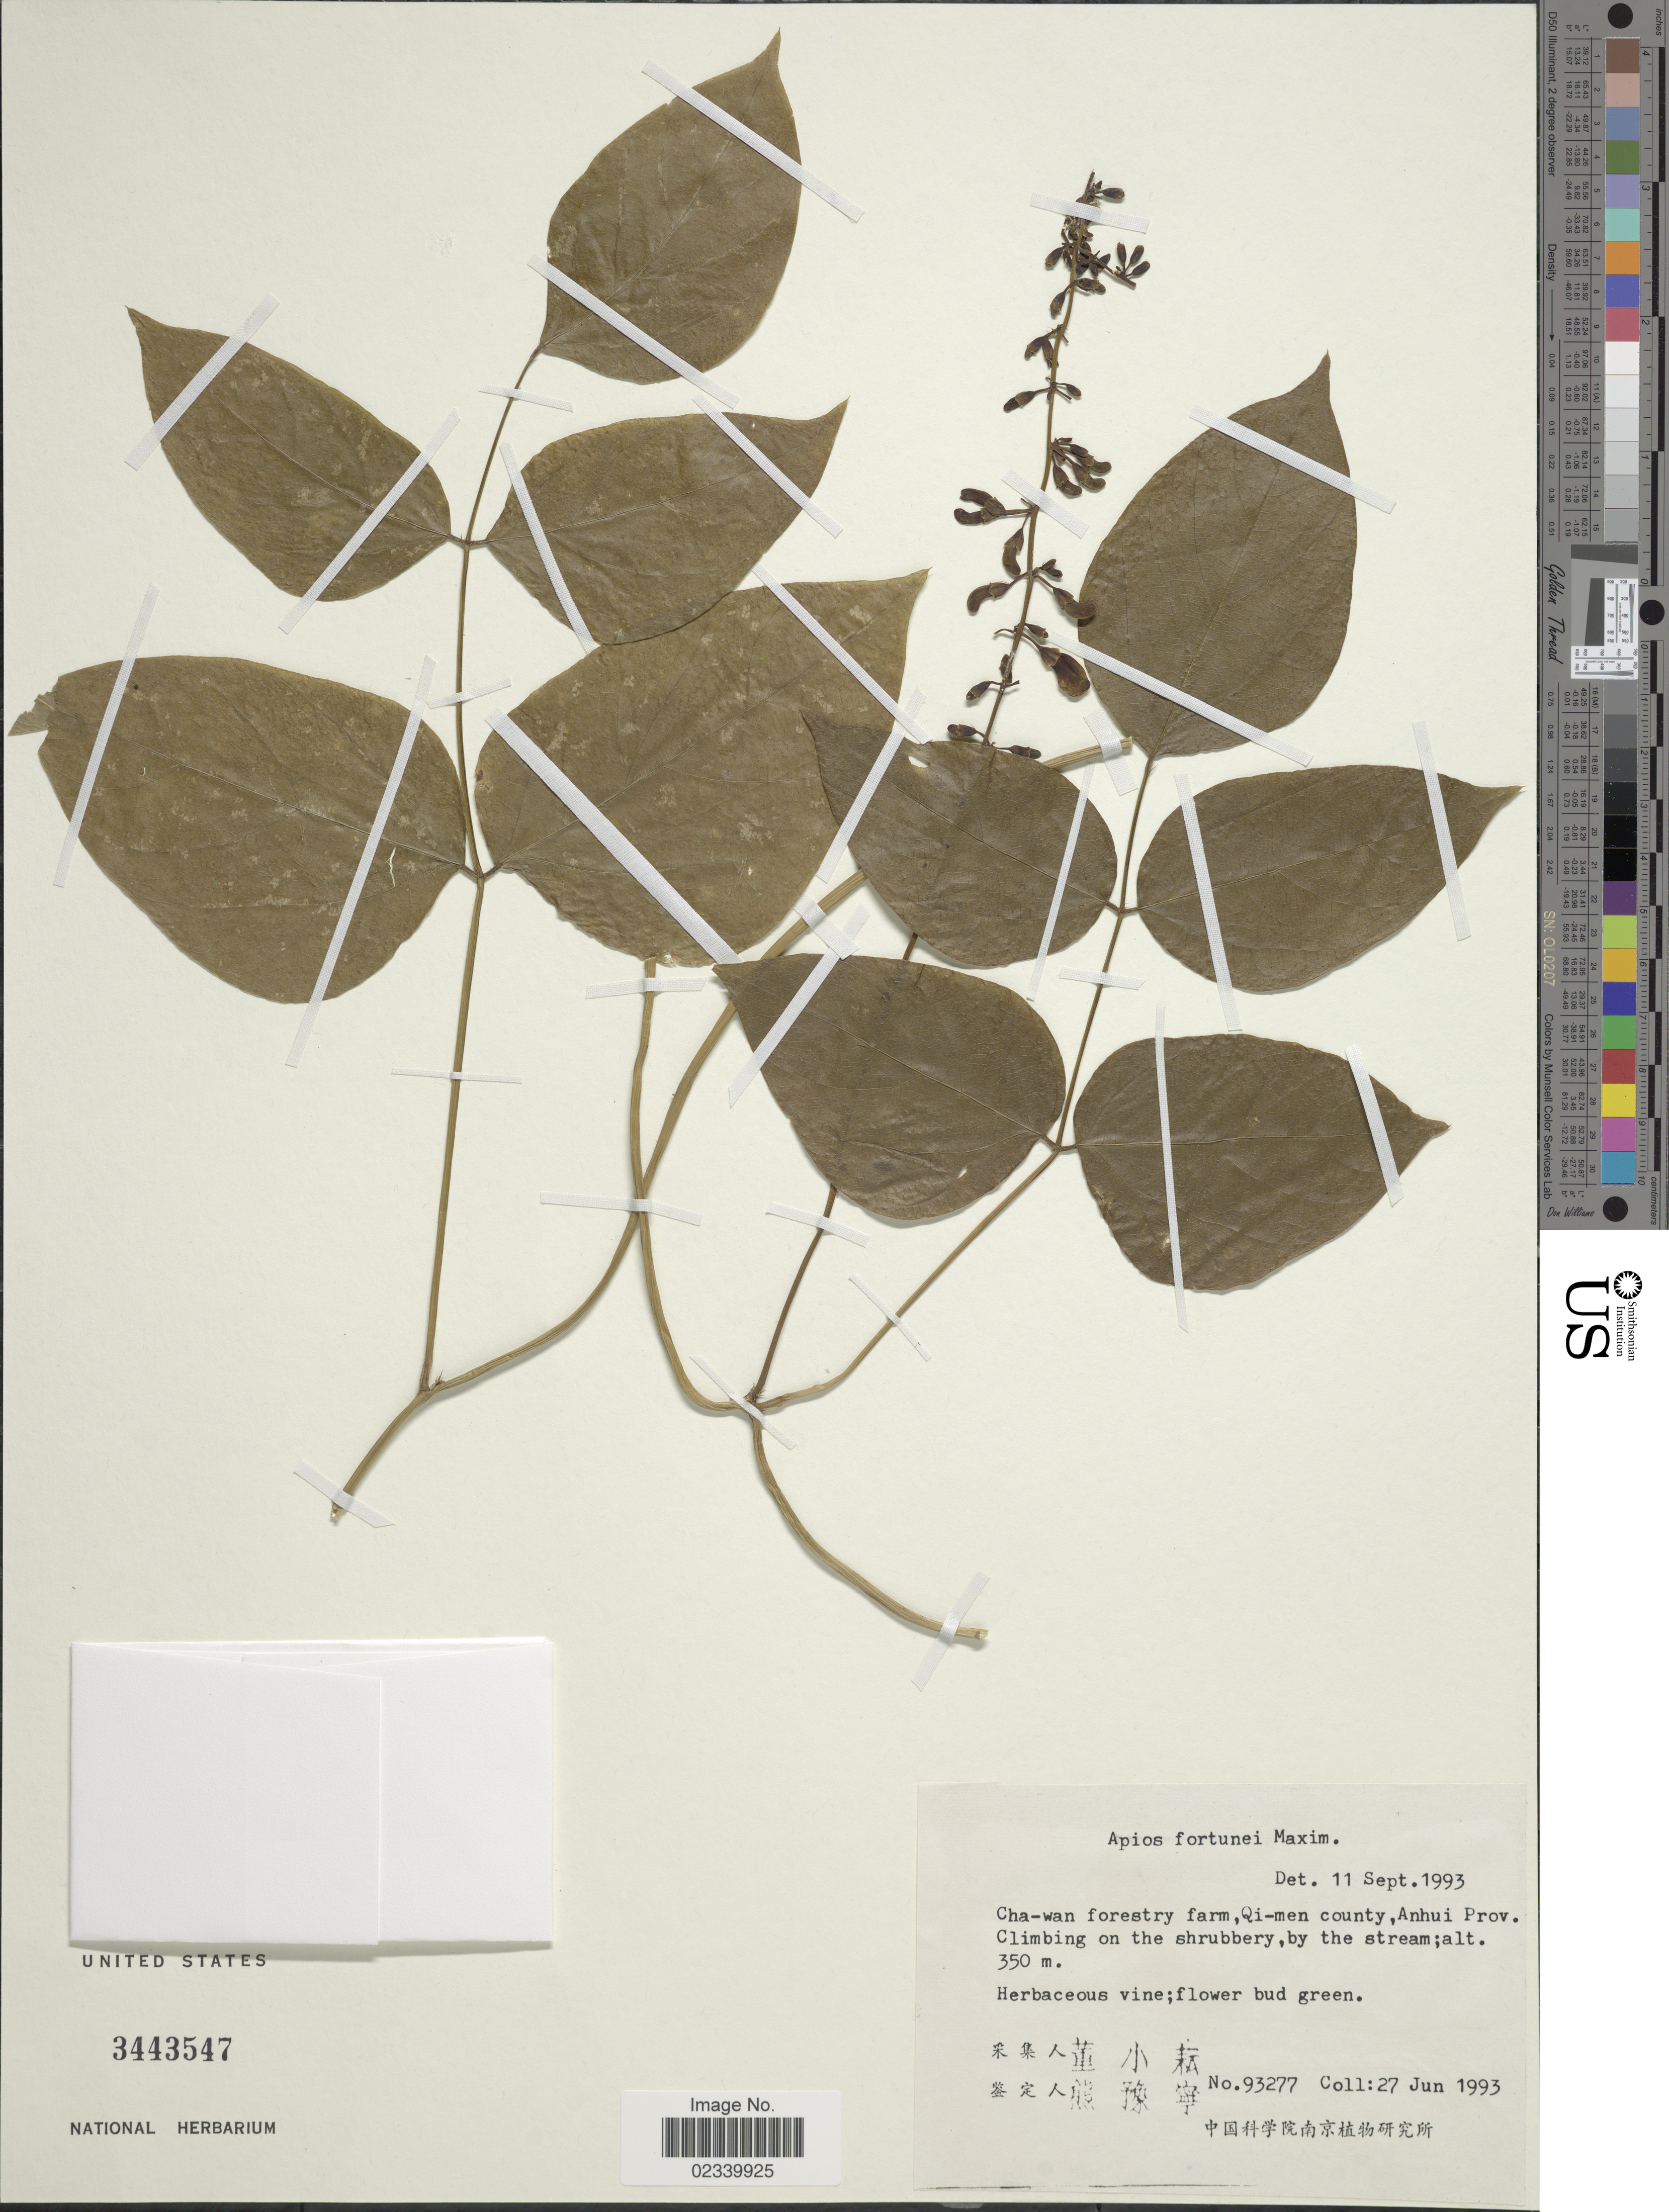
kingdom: Plantae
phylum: Tracheophyta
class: Magnoliopsida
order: Fabales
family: Fabaceae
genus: Apios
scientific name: Apios fortunei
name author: Maxim.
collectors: Collector illegible & Collector illegible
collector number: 93277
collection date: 1993-06-27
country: China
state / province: Anhui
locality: Cha-wan forestry farm, Qi-men county, Climbing on the shrubbery, by the stream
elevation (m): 350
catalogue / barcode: US 3443547